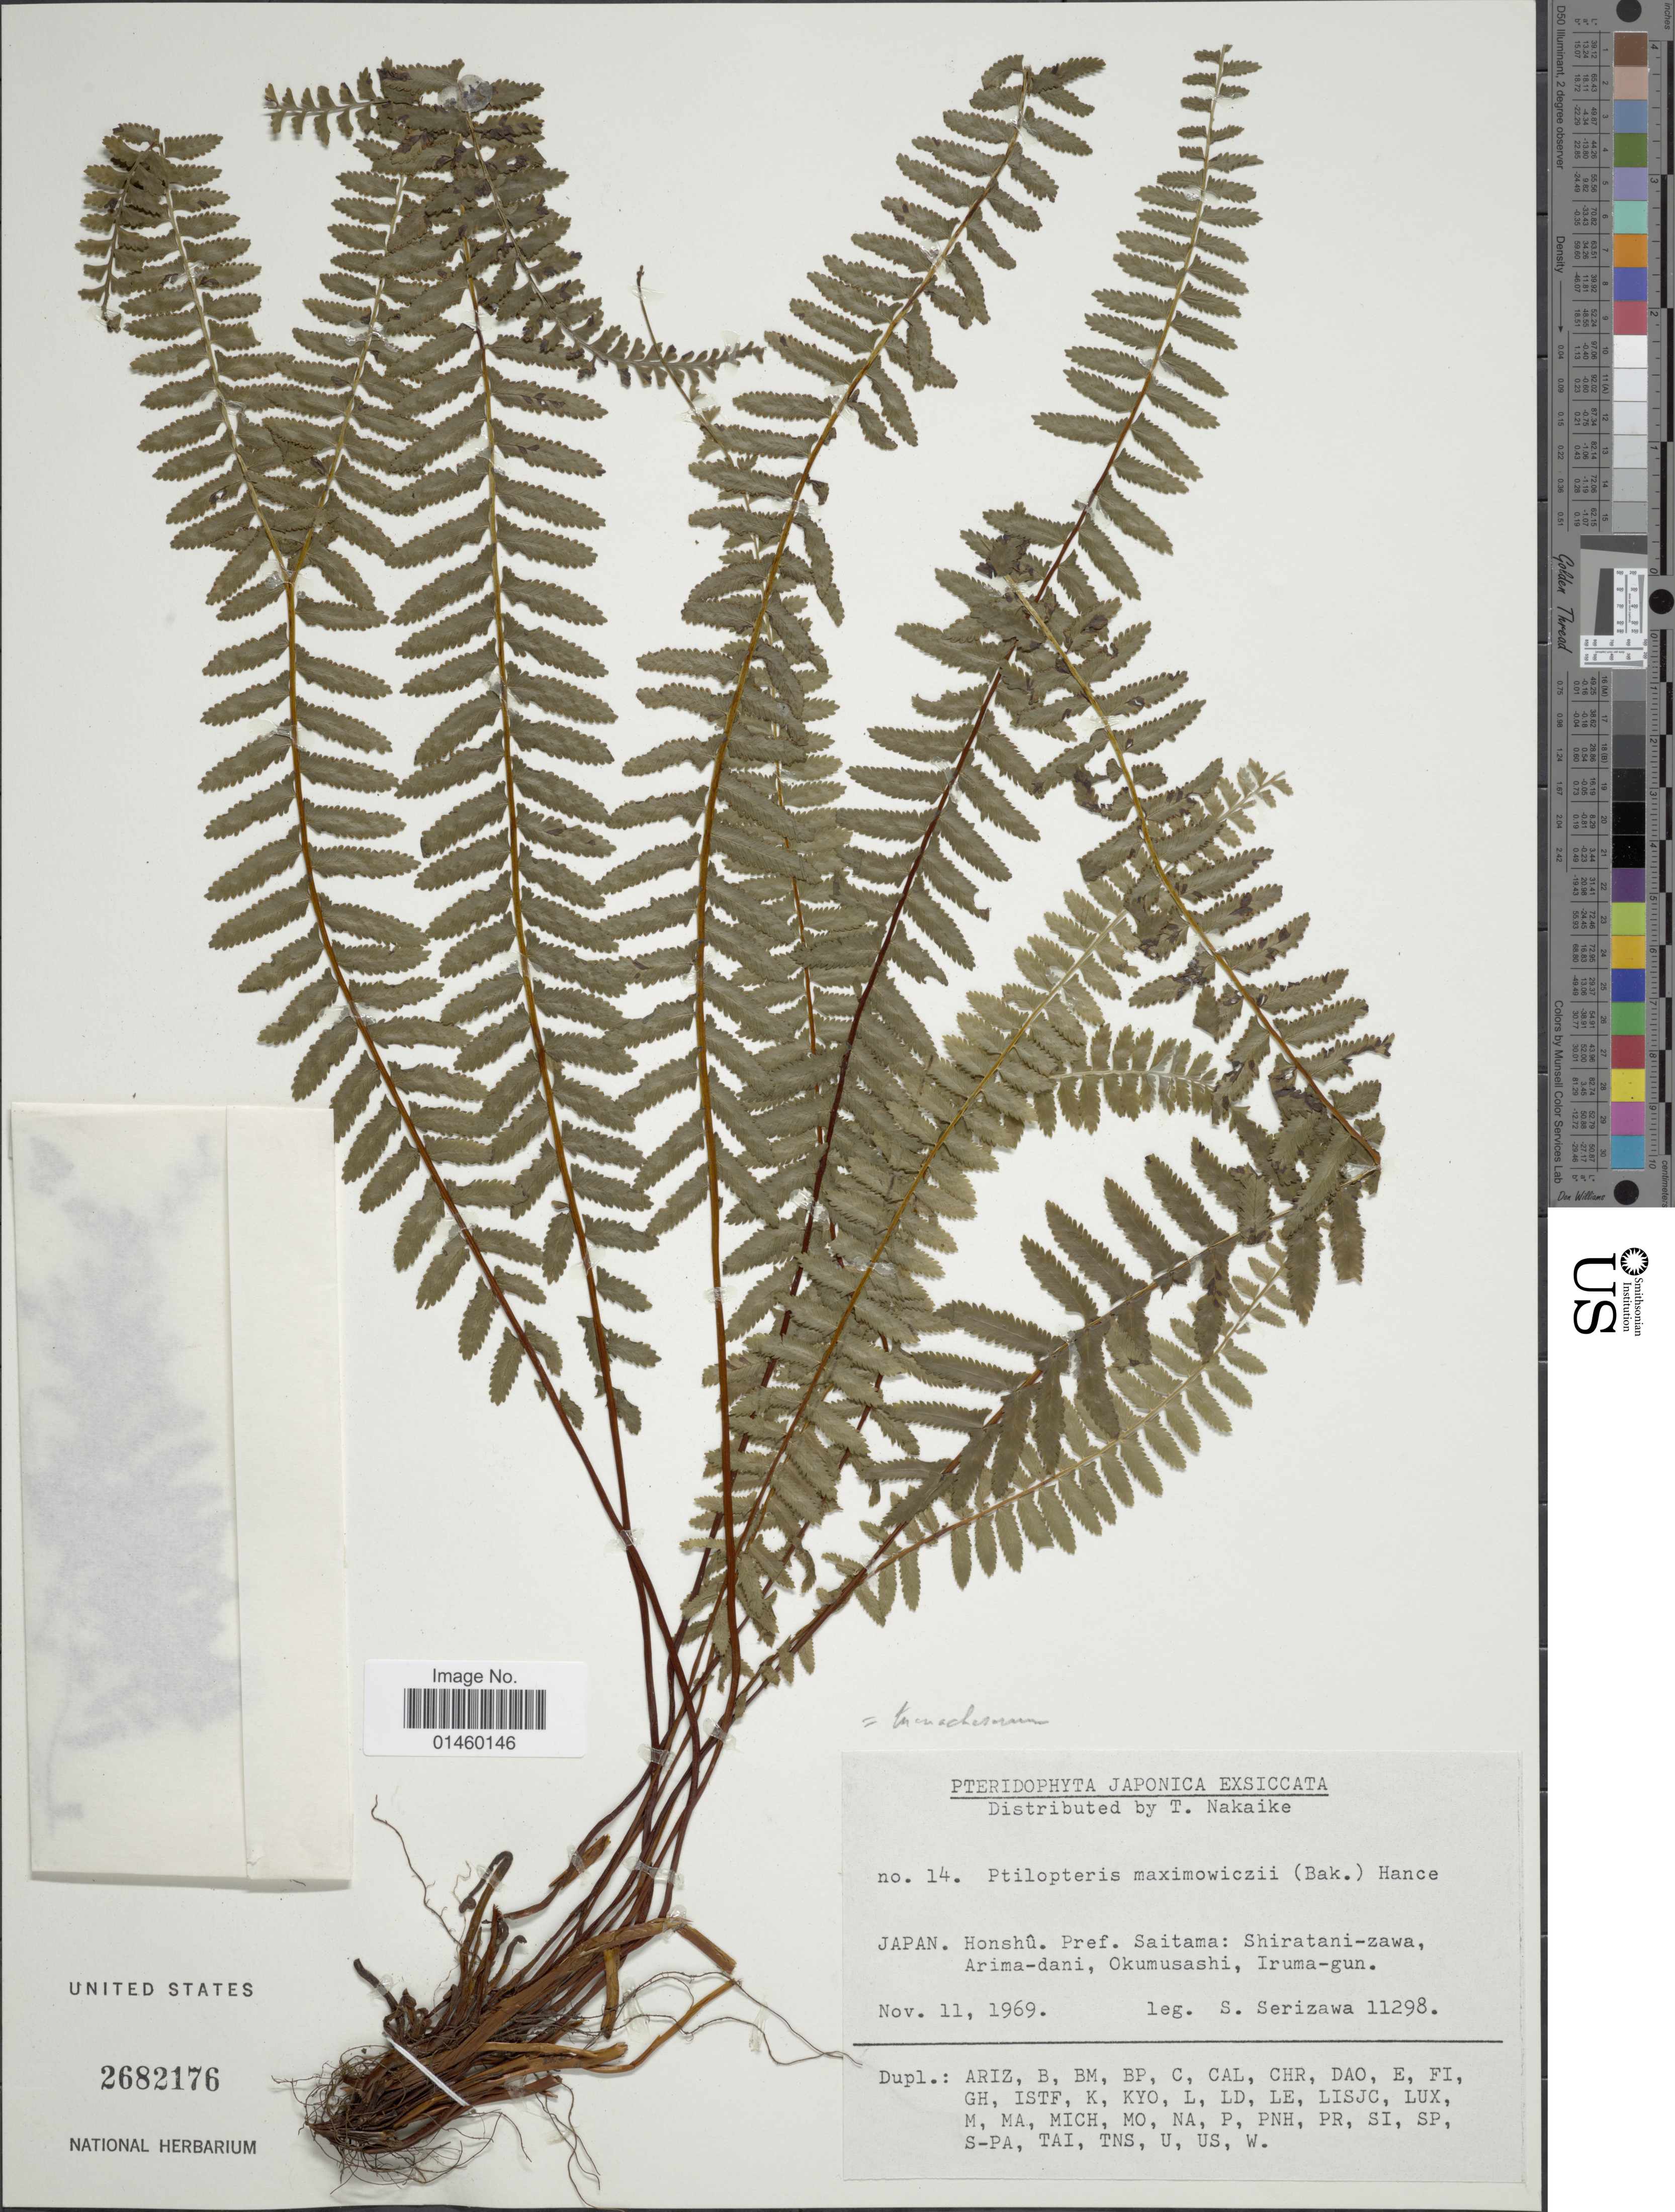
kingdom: Plantae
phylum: Tracheophyta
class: Polypodiopsida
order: Polypodiales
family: Dennstaedtiaceae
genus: Monachosorum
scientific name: Monachosorum maximowiczii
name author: (Baker) Hayata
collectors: S. Serizawa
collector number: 11298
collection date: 1969-11-11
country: Japan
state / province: Saitama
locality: Honshu. pref. Saitama: Shiratani-zawa, Arima-dani, Okumasashi, Truma-gun.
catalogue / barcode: US 2682176